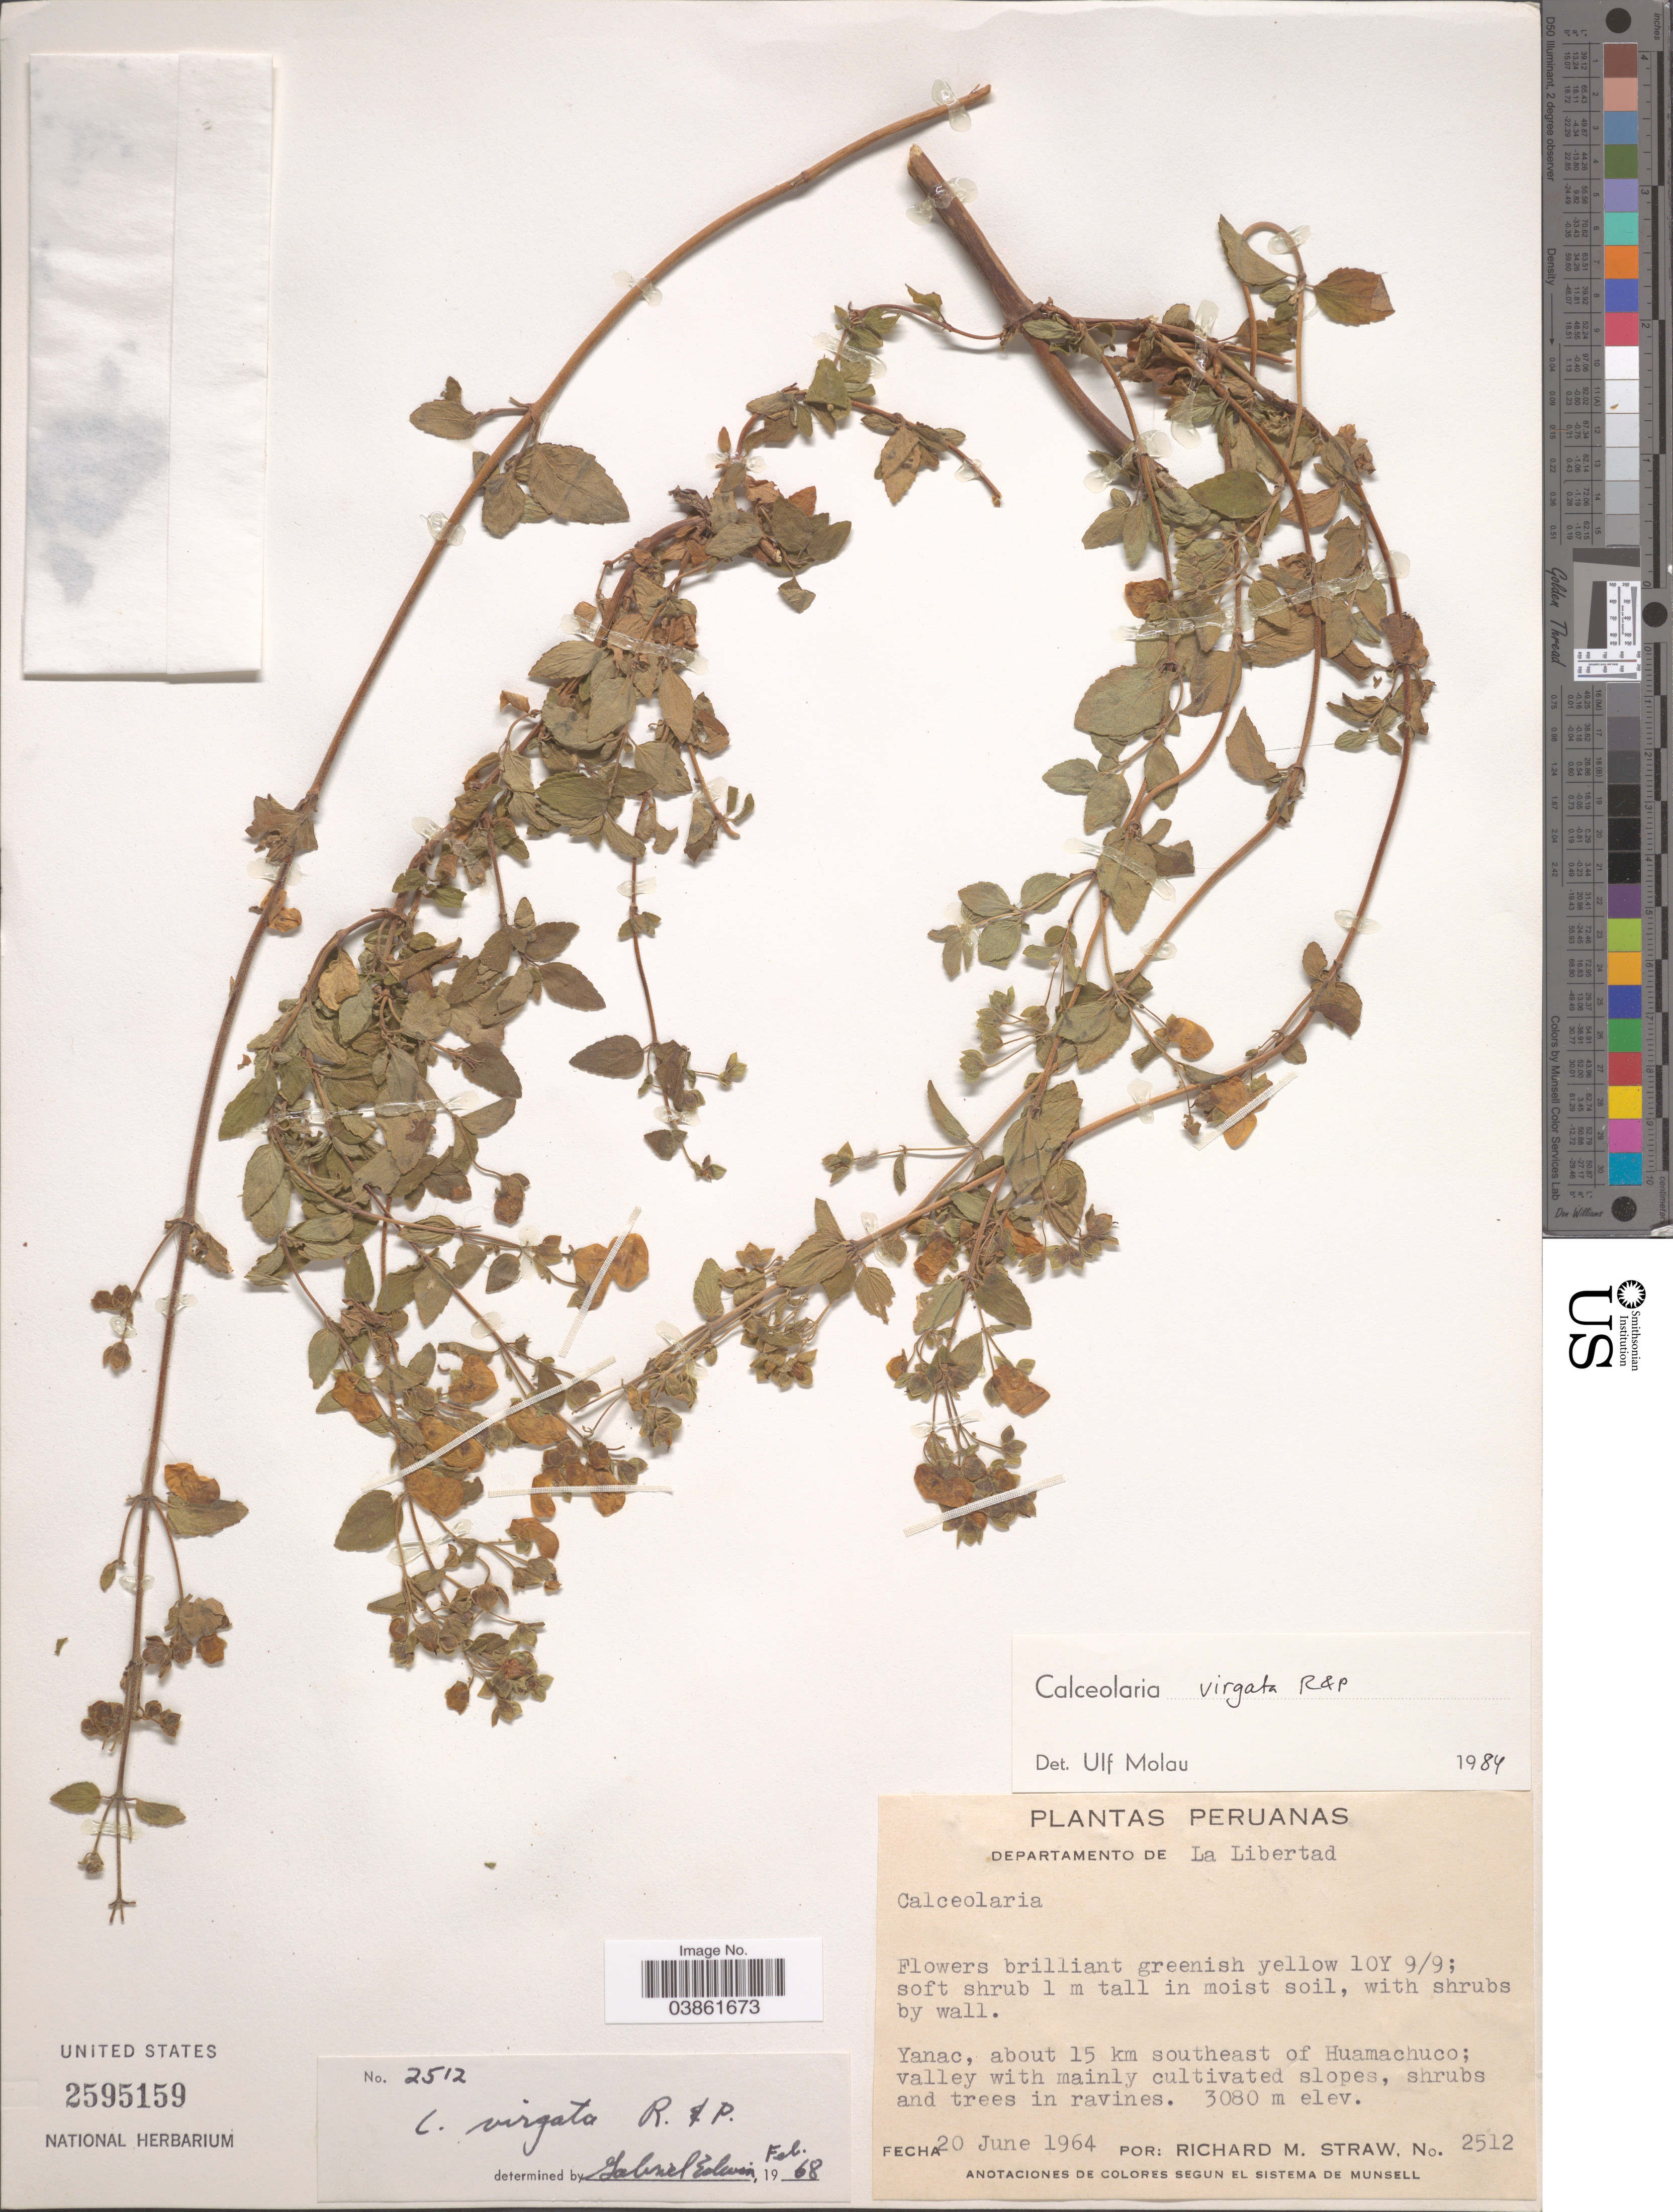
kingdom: Plantae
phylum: Tracheophyta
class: Magnoliopsida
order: Lamiales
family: Calceolariaceae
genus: Calceolaria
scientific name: Calceolaria virgata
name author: Ruiz & Pav.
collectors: R. M. Straw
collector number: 2512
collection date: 1964-06-20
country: Peru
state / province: La Libertad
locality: Departamento de La Libertad. Yanac, about 15 km southeast of Huamachuco.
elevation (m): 3080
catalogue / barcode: US 2595159